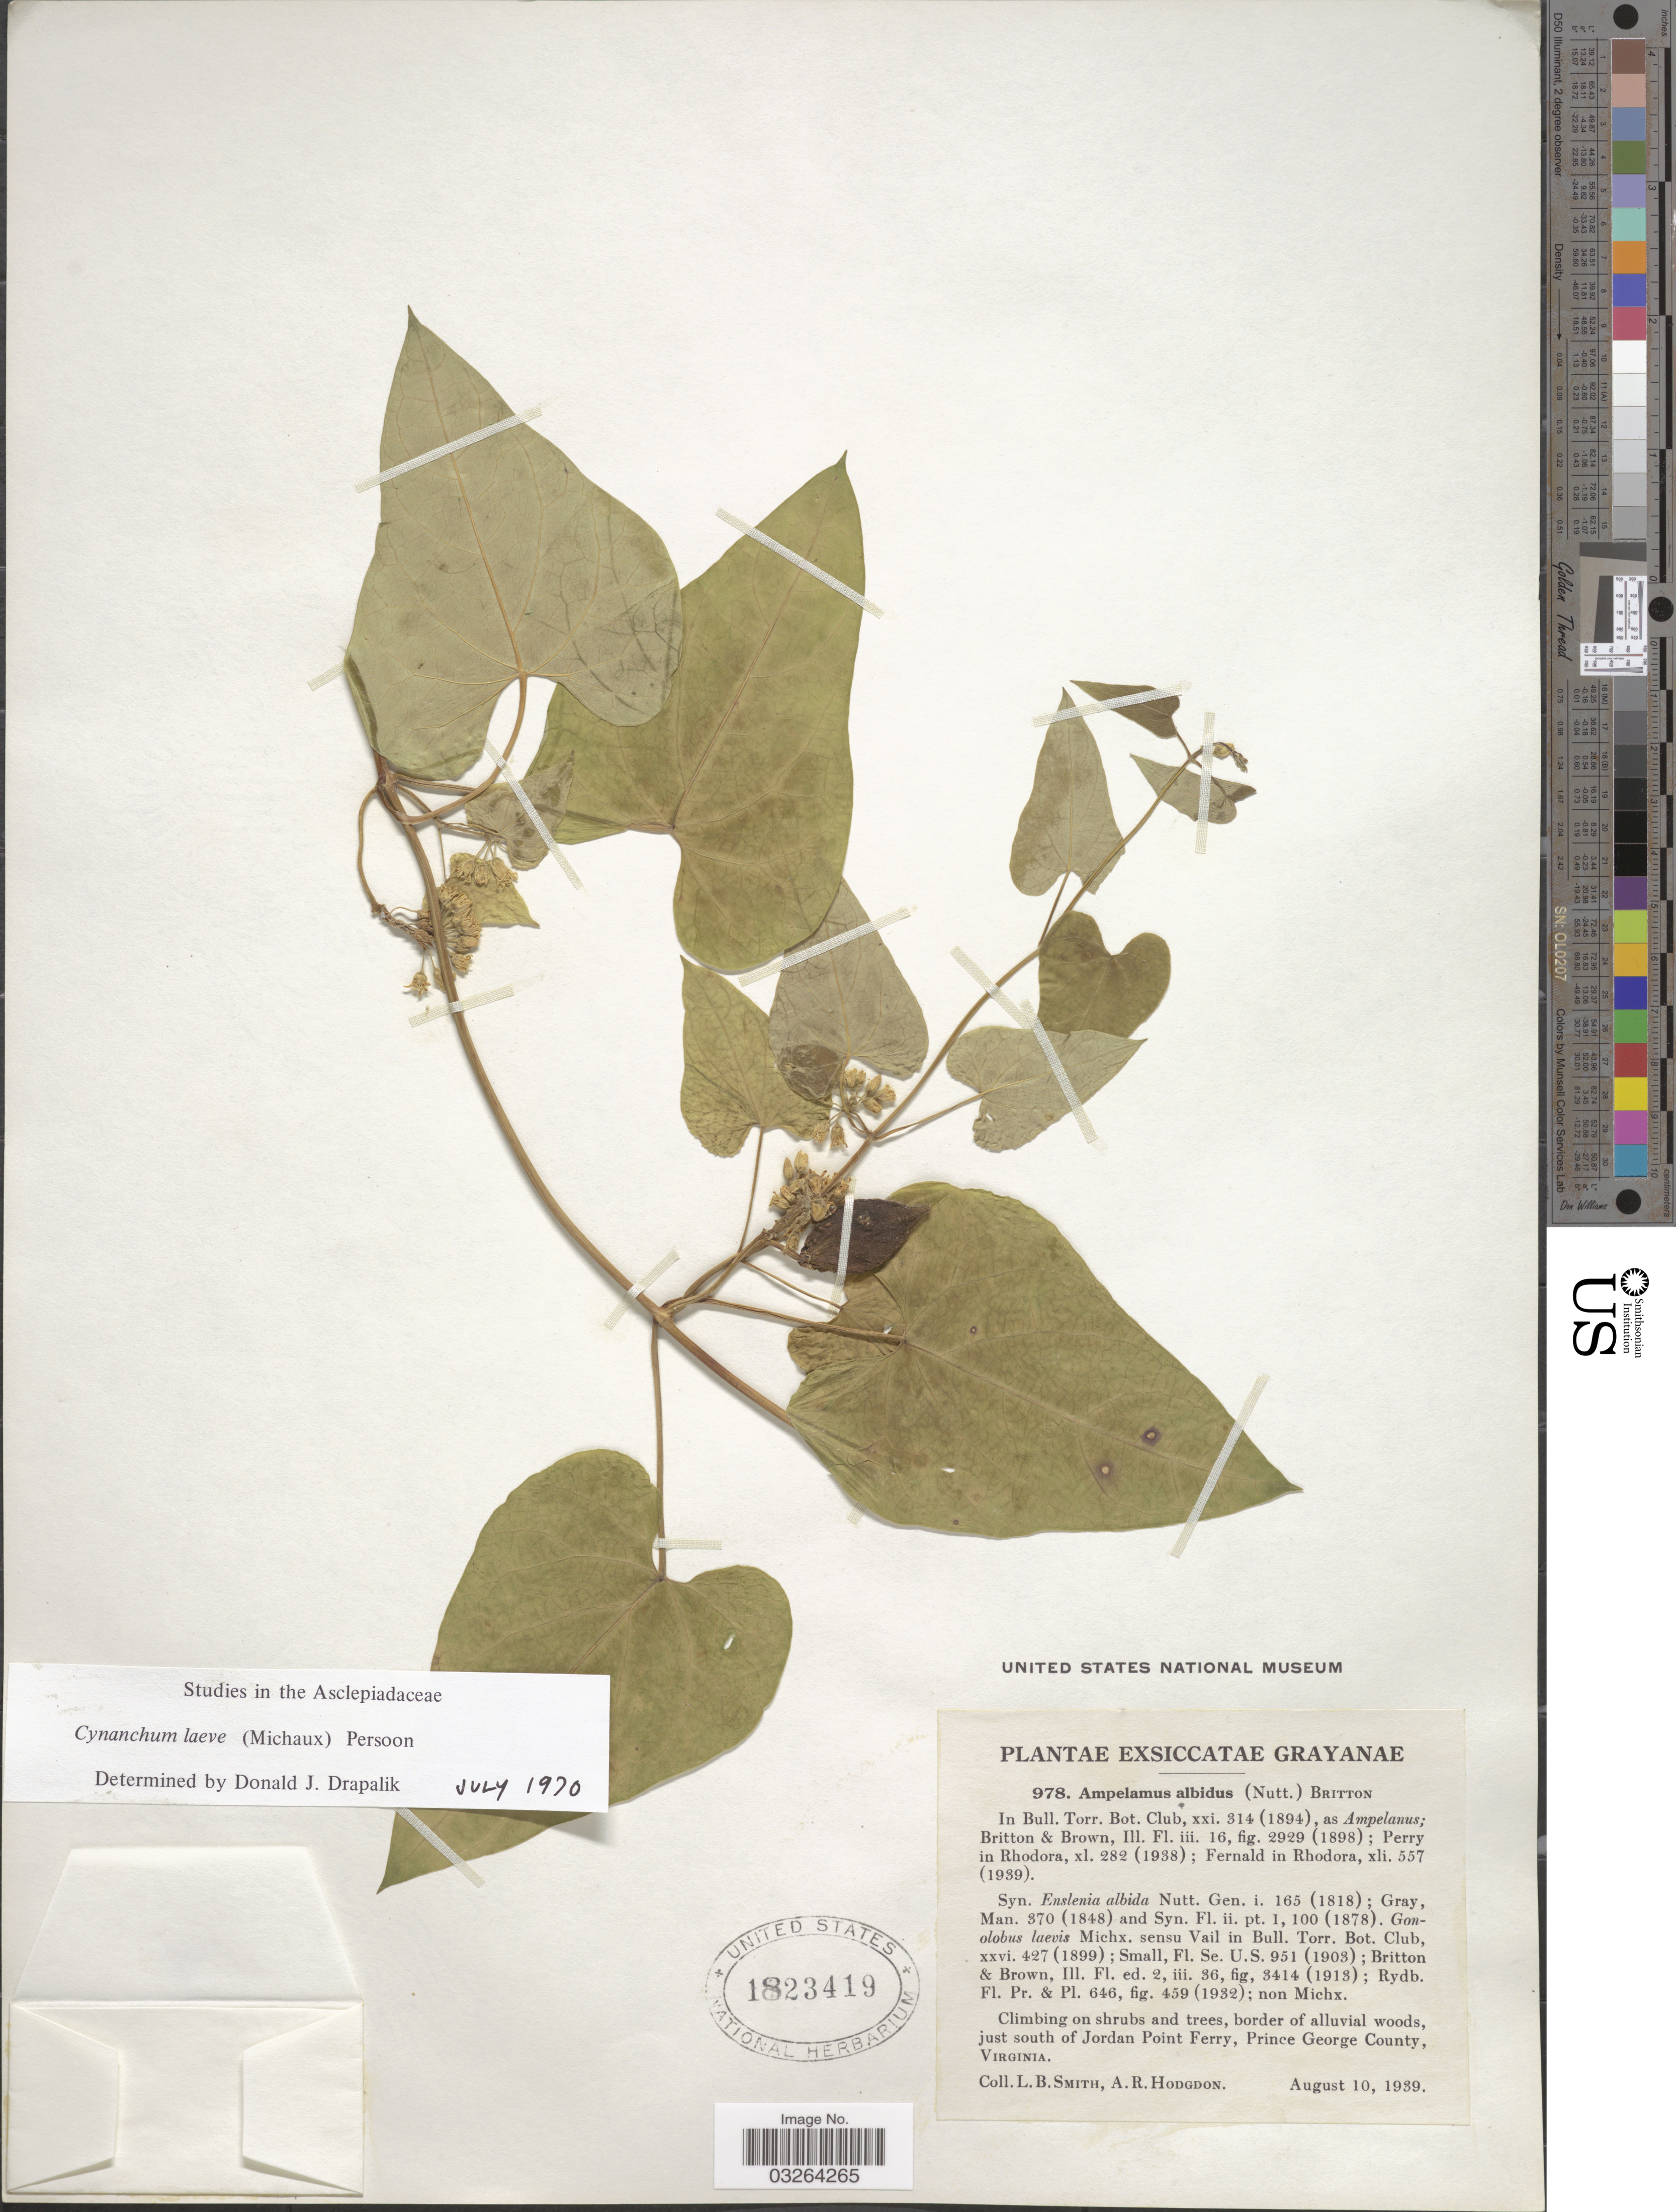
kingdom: Plantae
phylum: Tracheophyta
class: Magnoliopsida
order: Gentianales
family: Apocynaceae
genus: Cynanchum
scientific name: Cynanchum laeve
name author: (Michx.) Pers.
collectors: L. Smith & A. R. Hodgdon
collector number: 978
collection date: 1939-08-10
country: United States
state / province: Virginia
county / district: Prince George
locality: Just south of Jordan Point Ferry, Prince George County.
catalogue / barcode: US 1823419